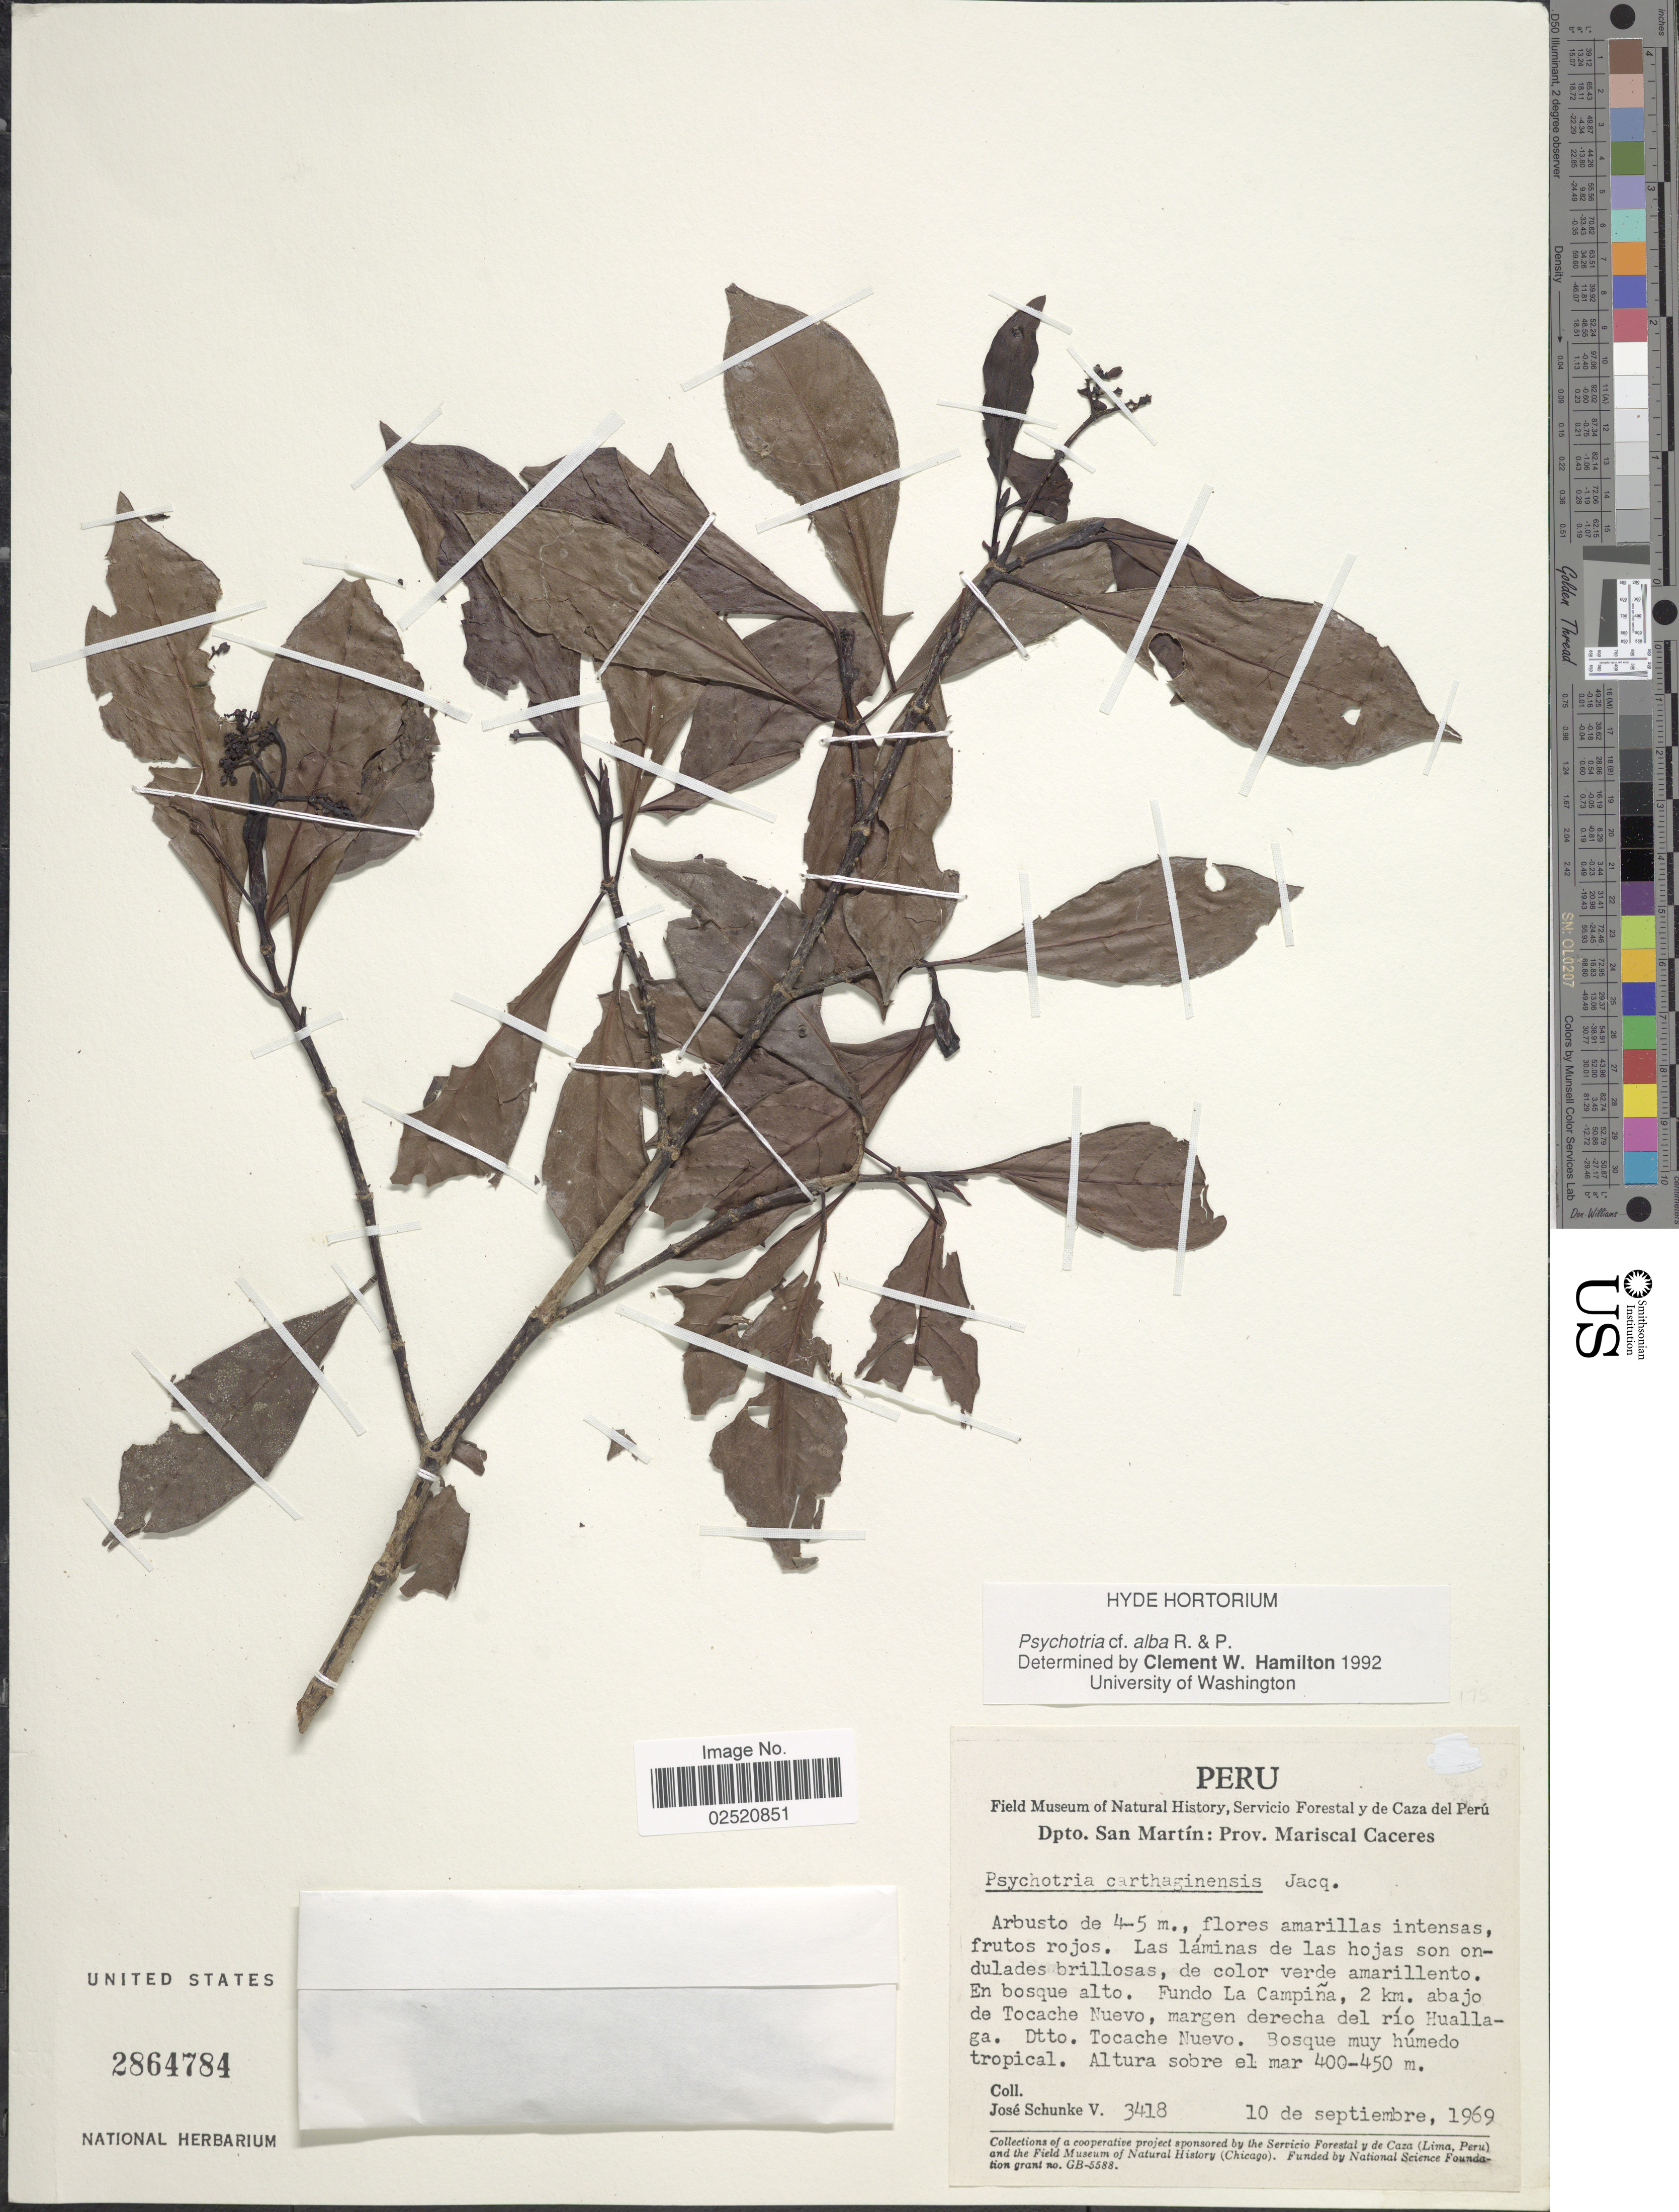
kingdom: Plantae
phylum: Tracheophyta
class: Magnoliopsida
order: Gentianales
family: Rubiaceae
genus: Psychotria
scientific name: Psychotria alba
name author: Ruiz & Pav.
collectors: J. Schunke Vigo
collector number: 3418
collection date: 1969-09-10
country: Peru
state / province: San Martín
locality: Prov. Mariscal Caceres, Funda La Campina, 2 km. abajo de Tocache Nuevo, margen derecha del rio Huallaga, dtto. Tocache Nuevo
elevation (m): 400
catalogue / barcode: US 2864784